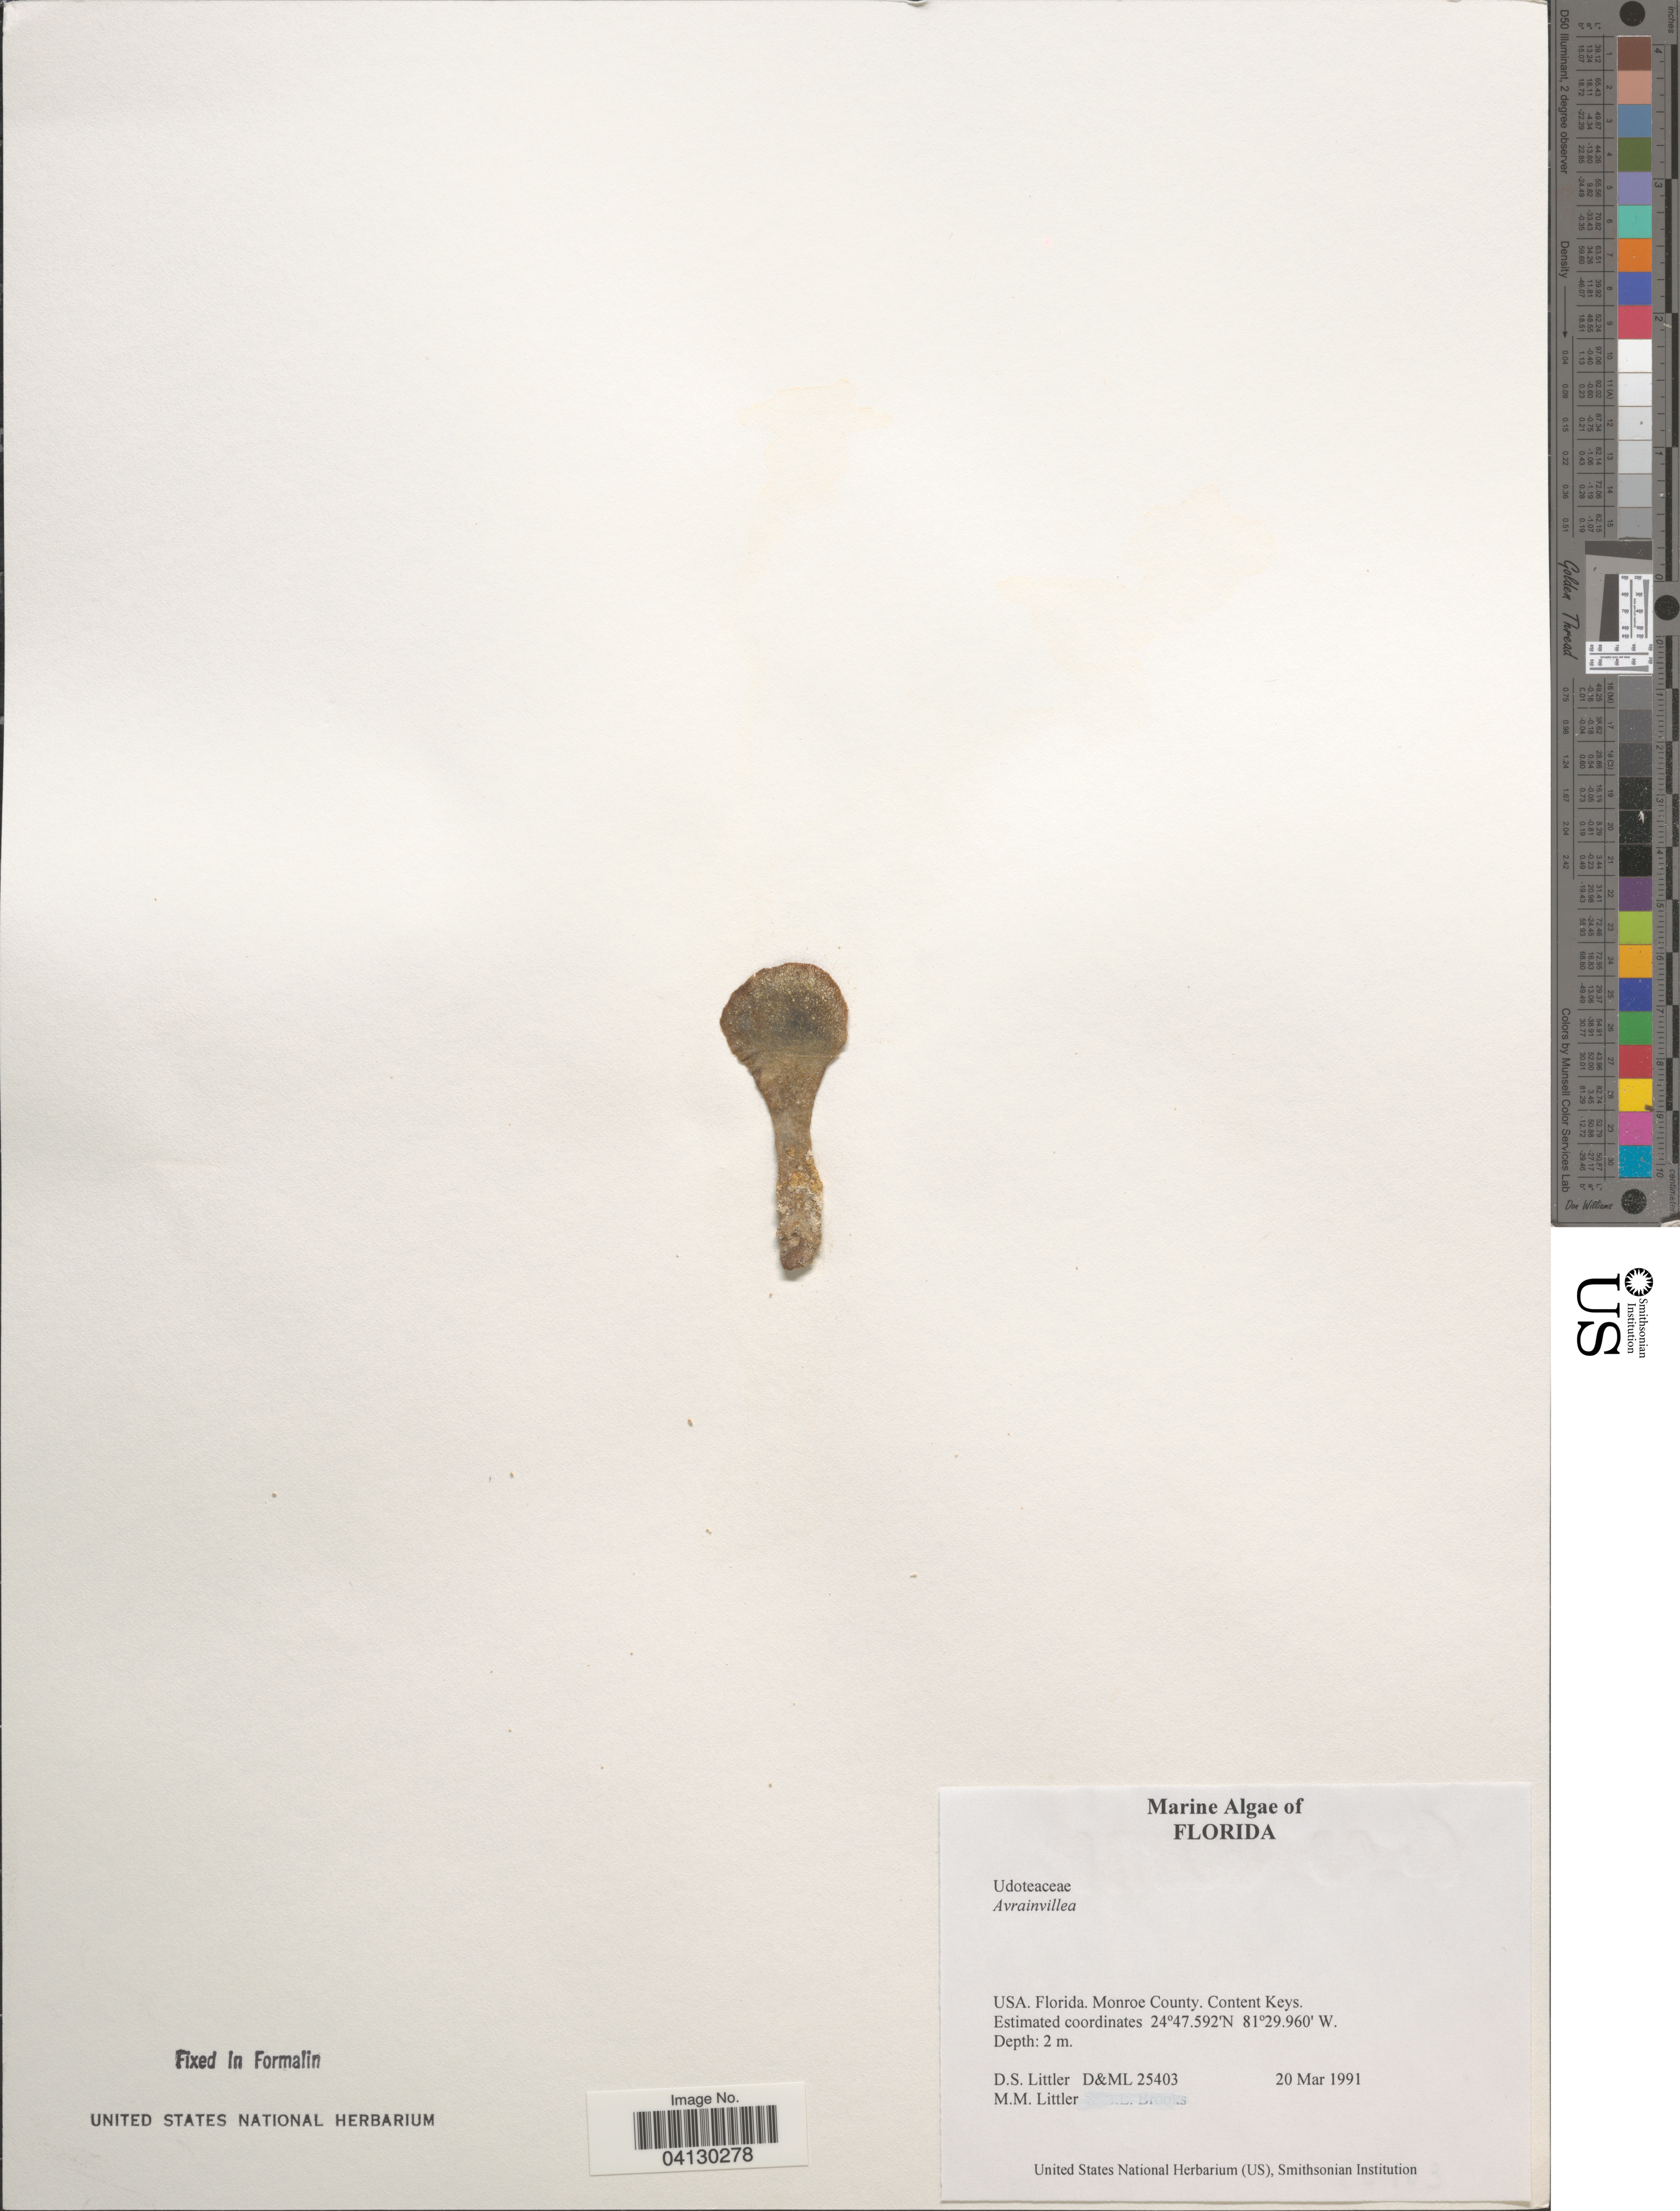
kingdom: Plantae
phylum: Chlorophyta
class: Ulvophyceae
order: Bryopsidales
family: Dichotomosiphonaceae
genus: Avrainvillea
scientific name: Avrainvillea sp.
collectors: D. S. Littler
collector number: D&ML25403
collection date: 1991-03-20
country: United States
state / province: Florida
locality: Monroe County. Content Keys.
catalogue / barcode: US 328915